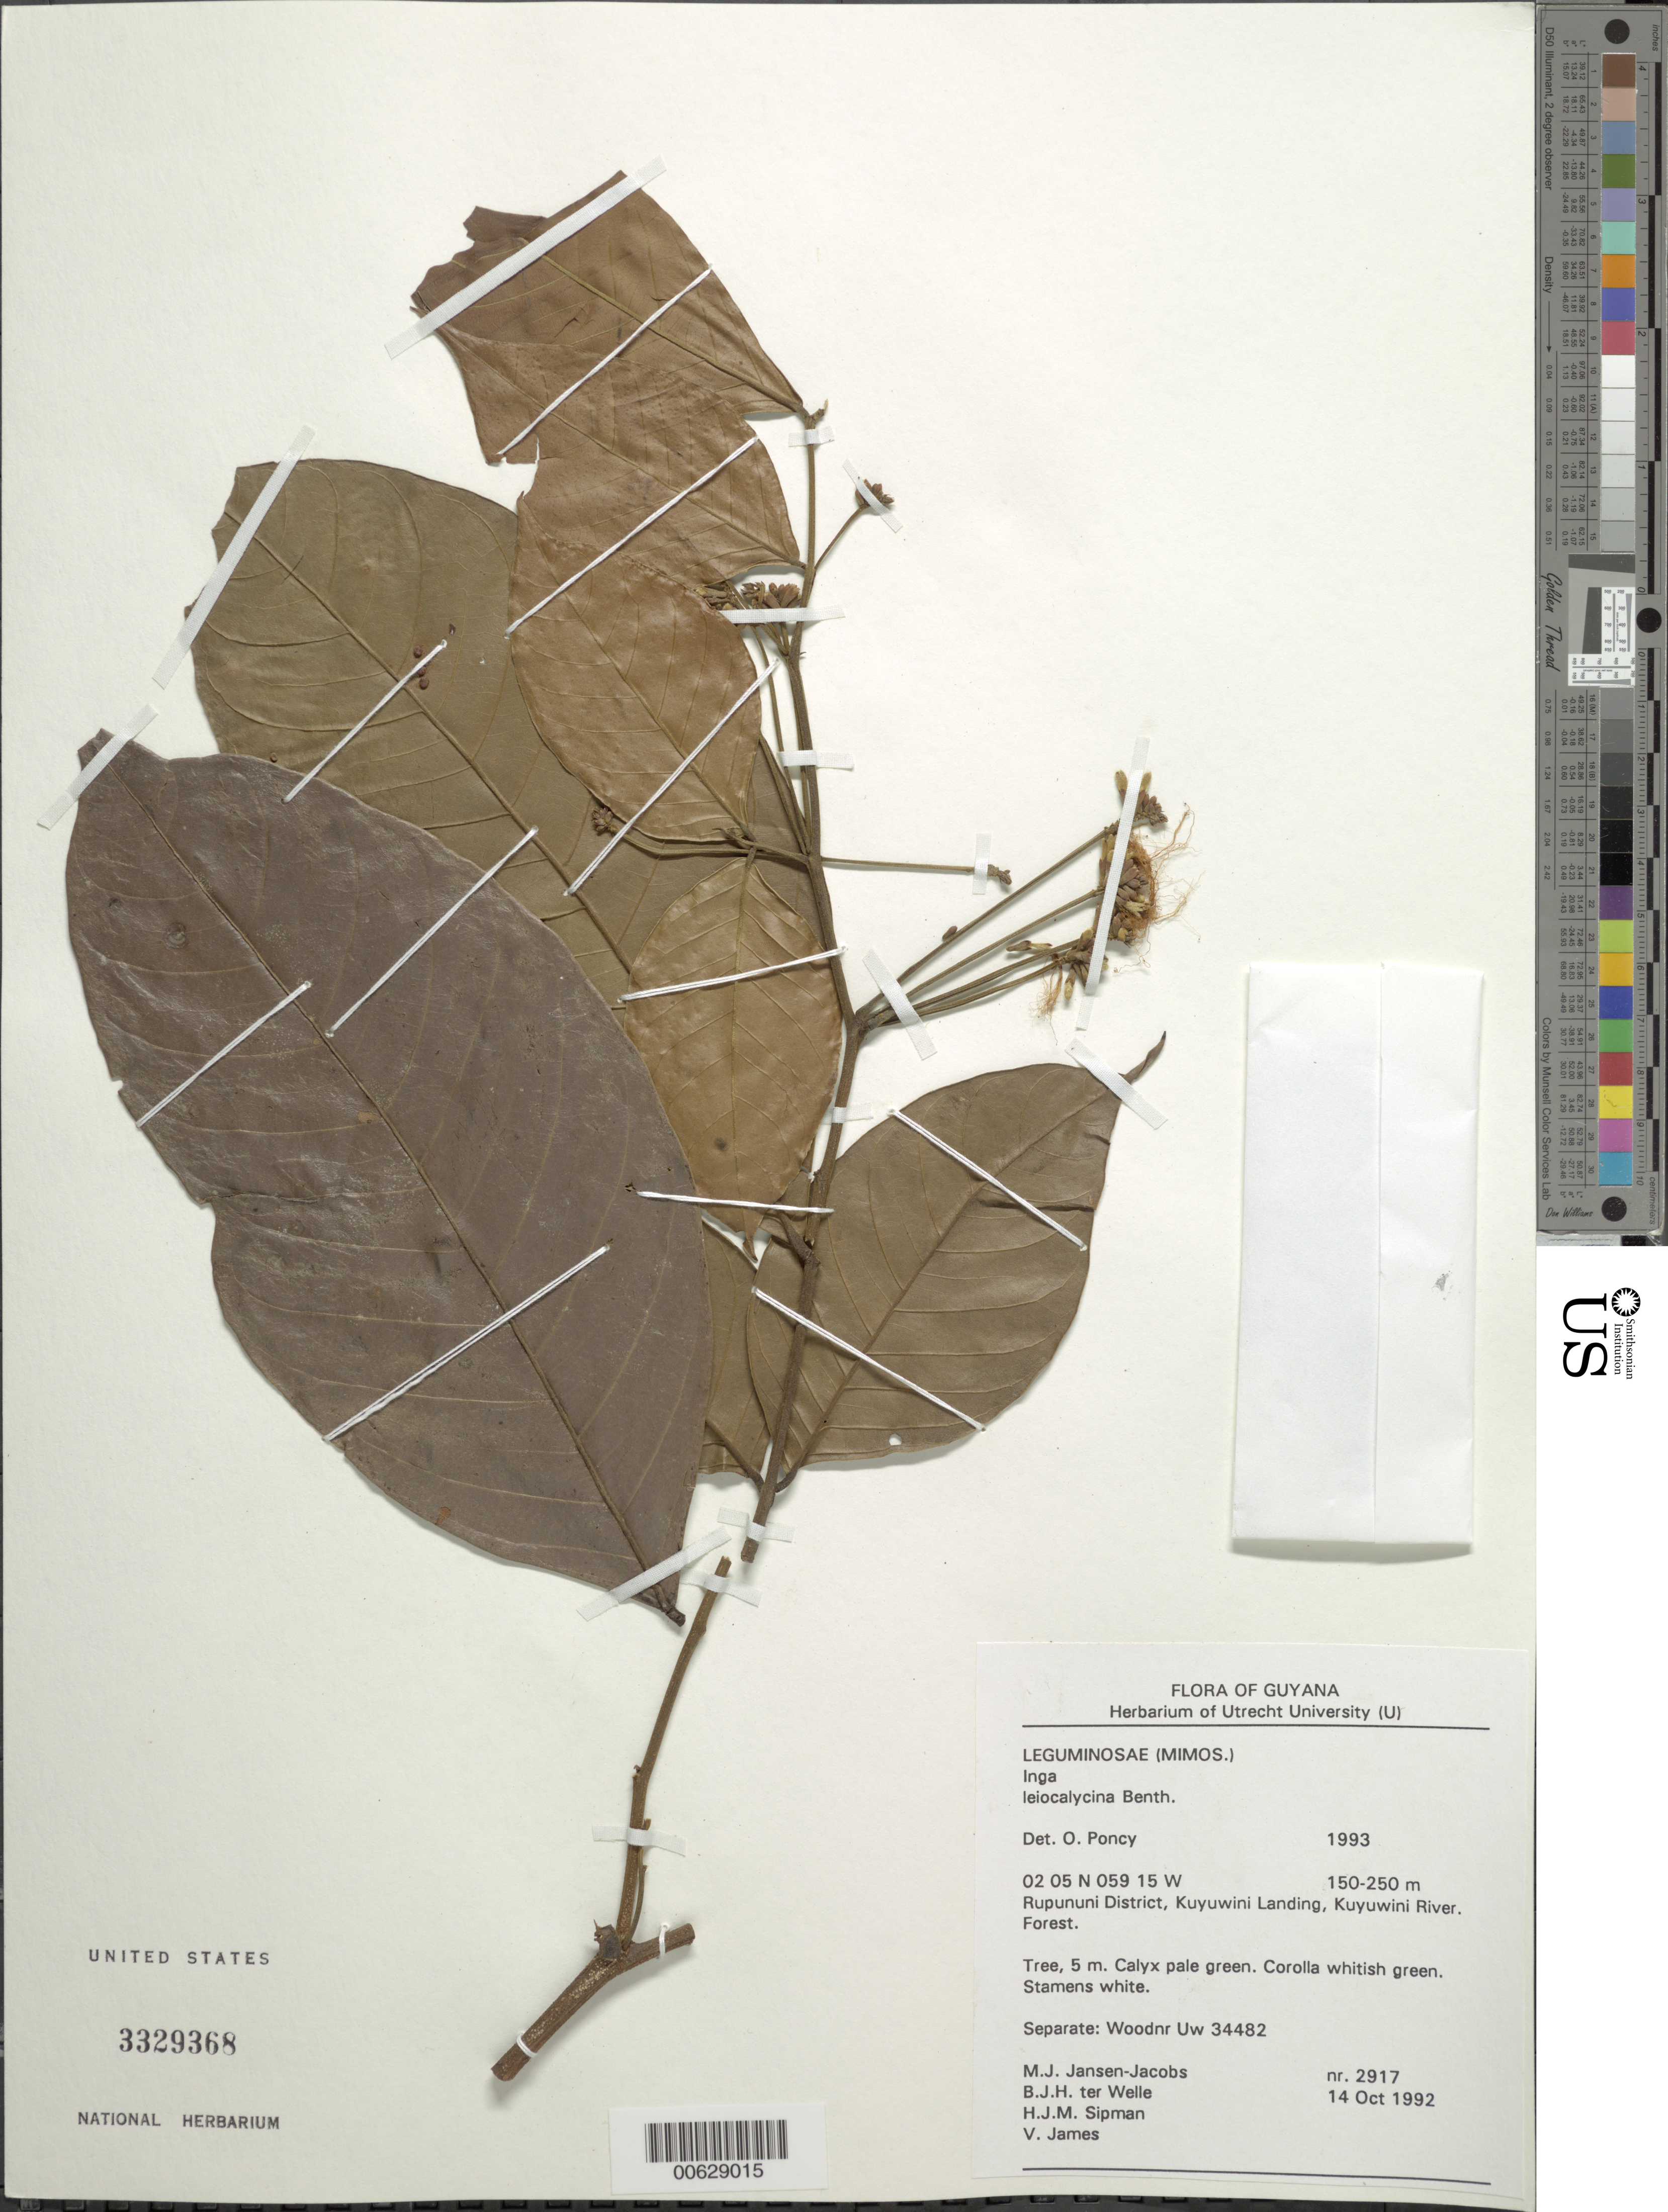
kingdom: Plantae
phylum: Tracheophyta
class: Magnoliopsida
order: Fabales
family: Fabaceae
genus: Inga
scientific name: Inga leiocalycina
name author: Benth.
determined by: Poncy, O.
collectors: M. J. Jansen-Jacobs, B. Welle, H. J. M. Sipman & V. James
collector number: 2917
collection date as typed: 14-Oct-92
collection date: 1992-10-14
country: Guyana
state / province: U. Takutu-U. Essequibo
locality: Kuyuwini Landing, Kuyuwini River, Rupununi District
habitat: Forest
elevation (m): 150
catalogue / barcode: US 3329368